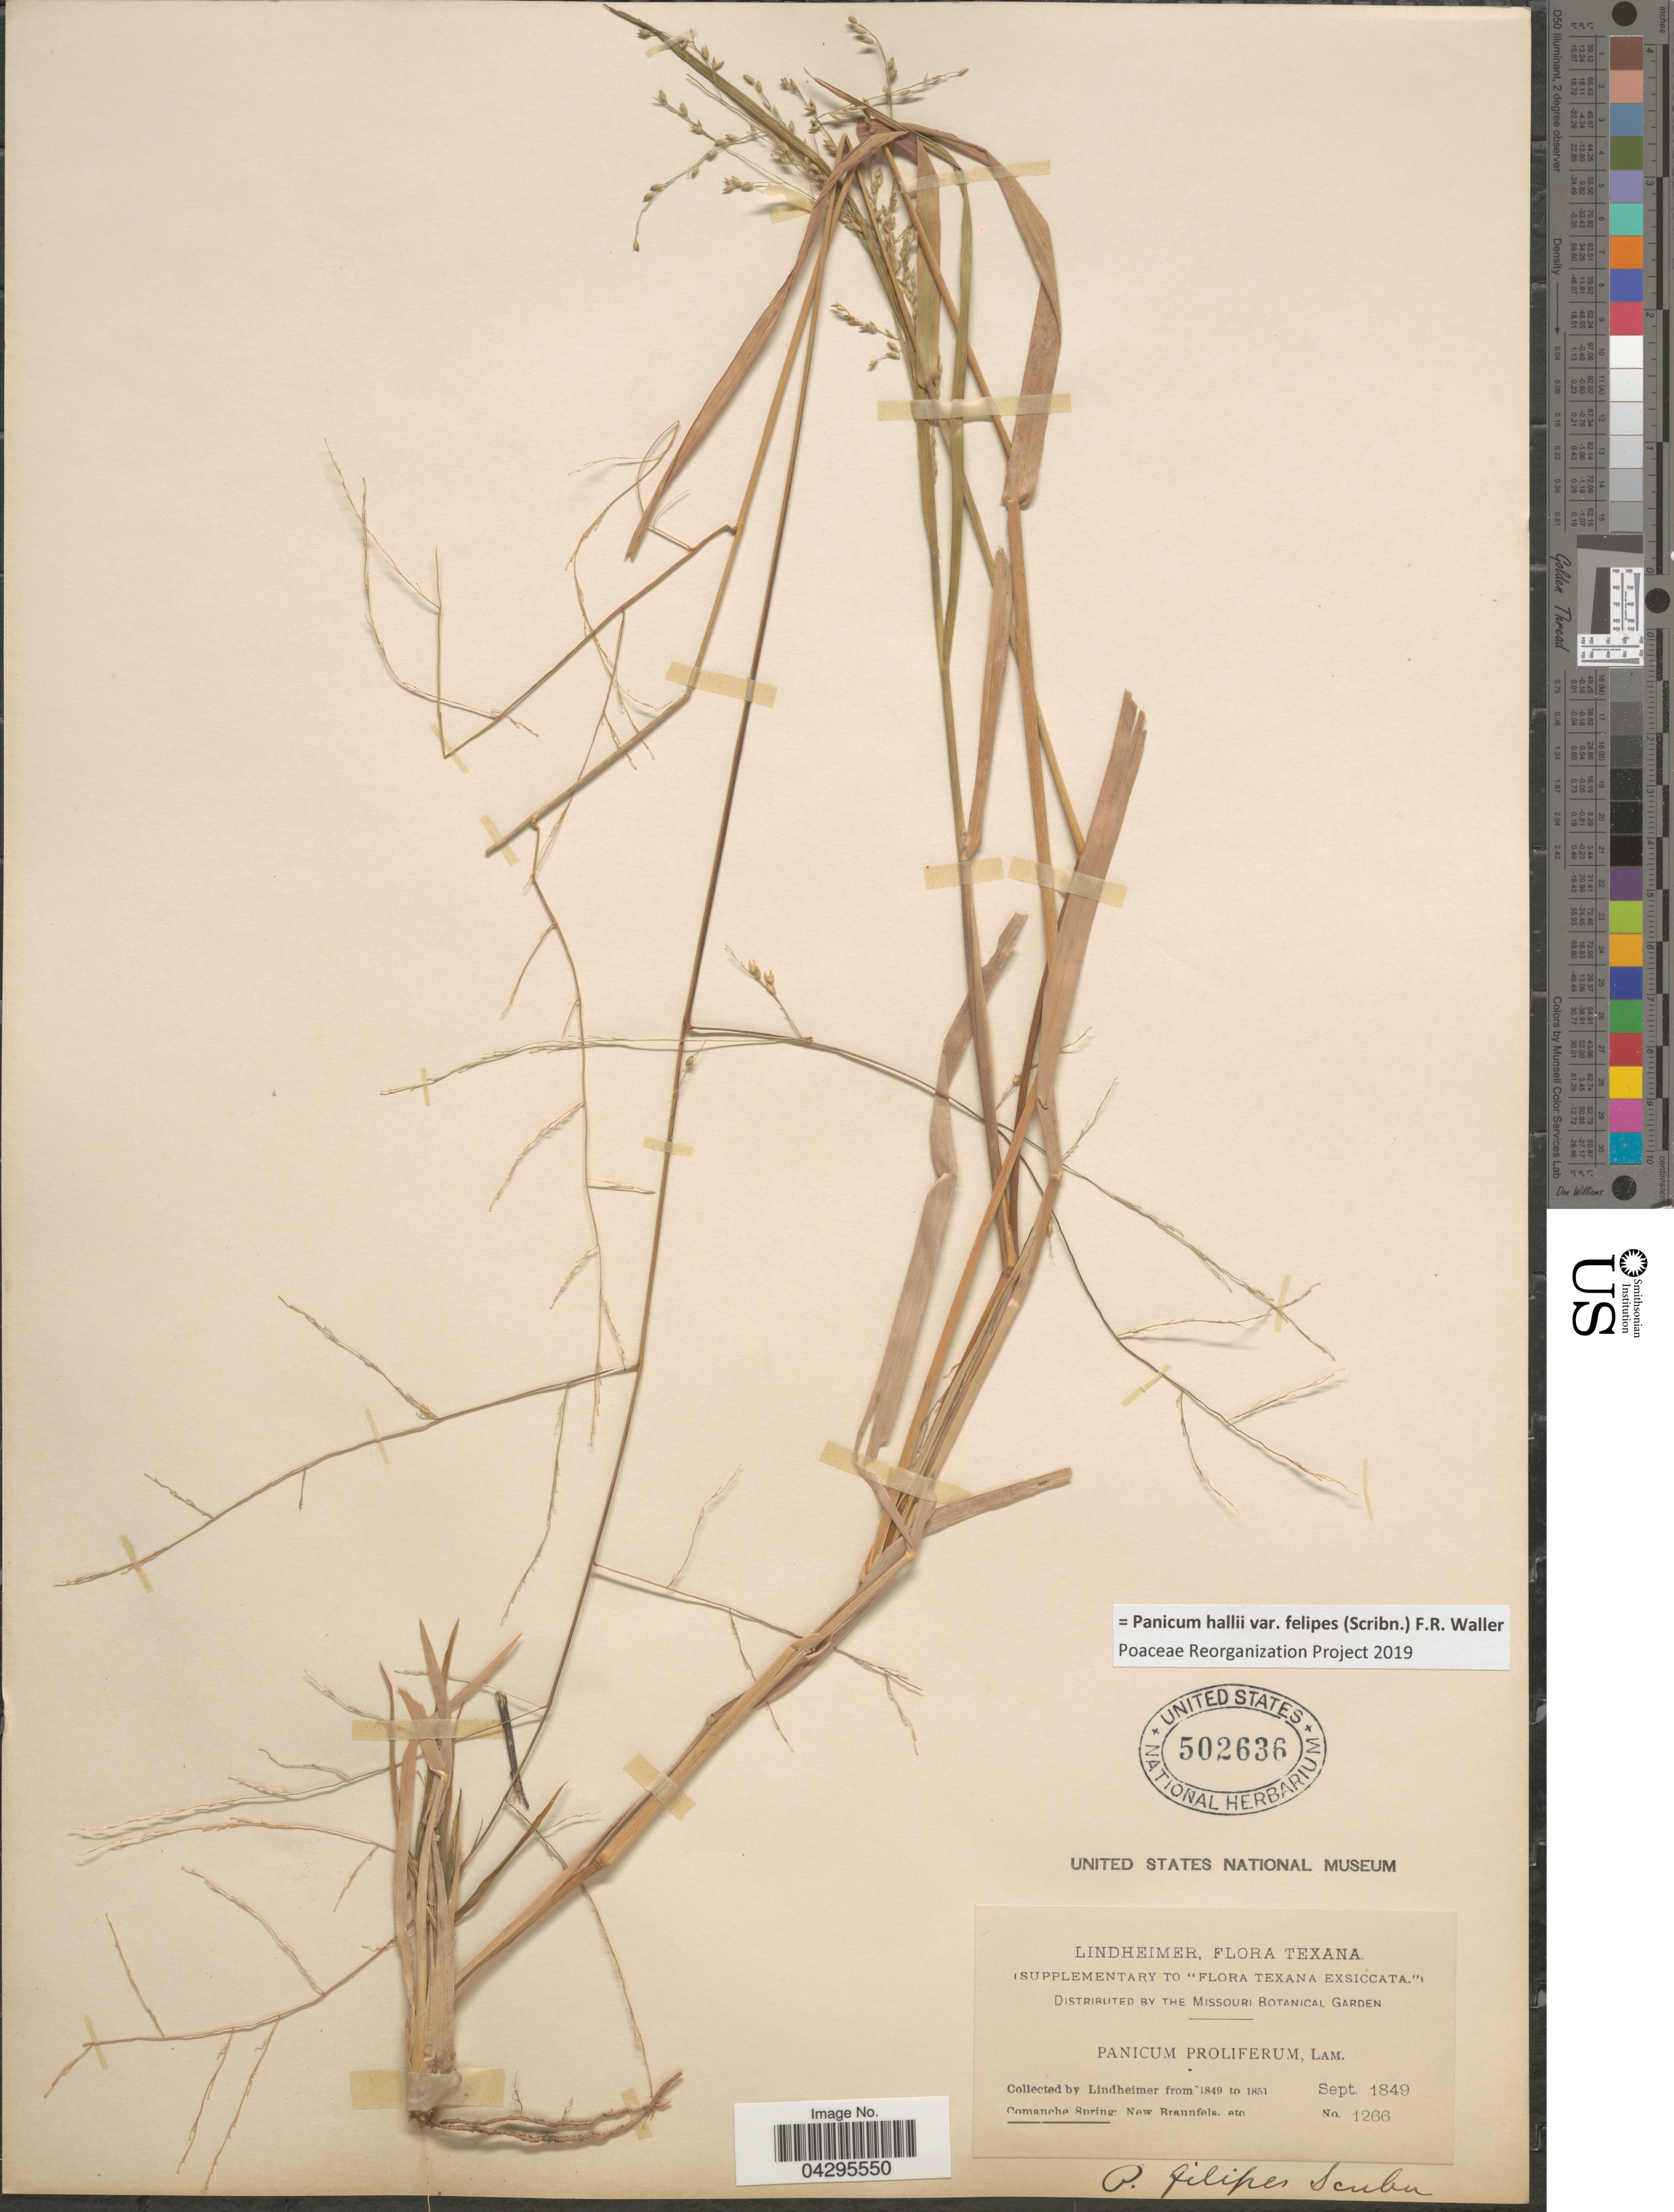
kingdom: Plantae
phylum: Tracheophyta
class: Liliopsida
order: Poales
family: Poaceae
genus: Panicum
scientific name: Panicum hallii var. felipes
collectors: -. Lindheimer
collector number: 1266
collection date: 1849-09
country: United States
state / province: Texas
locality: Texana. Comanche Spring: New Braunfels.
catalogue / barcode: US 502636